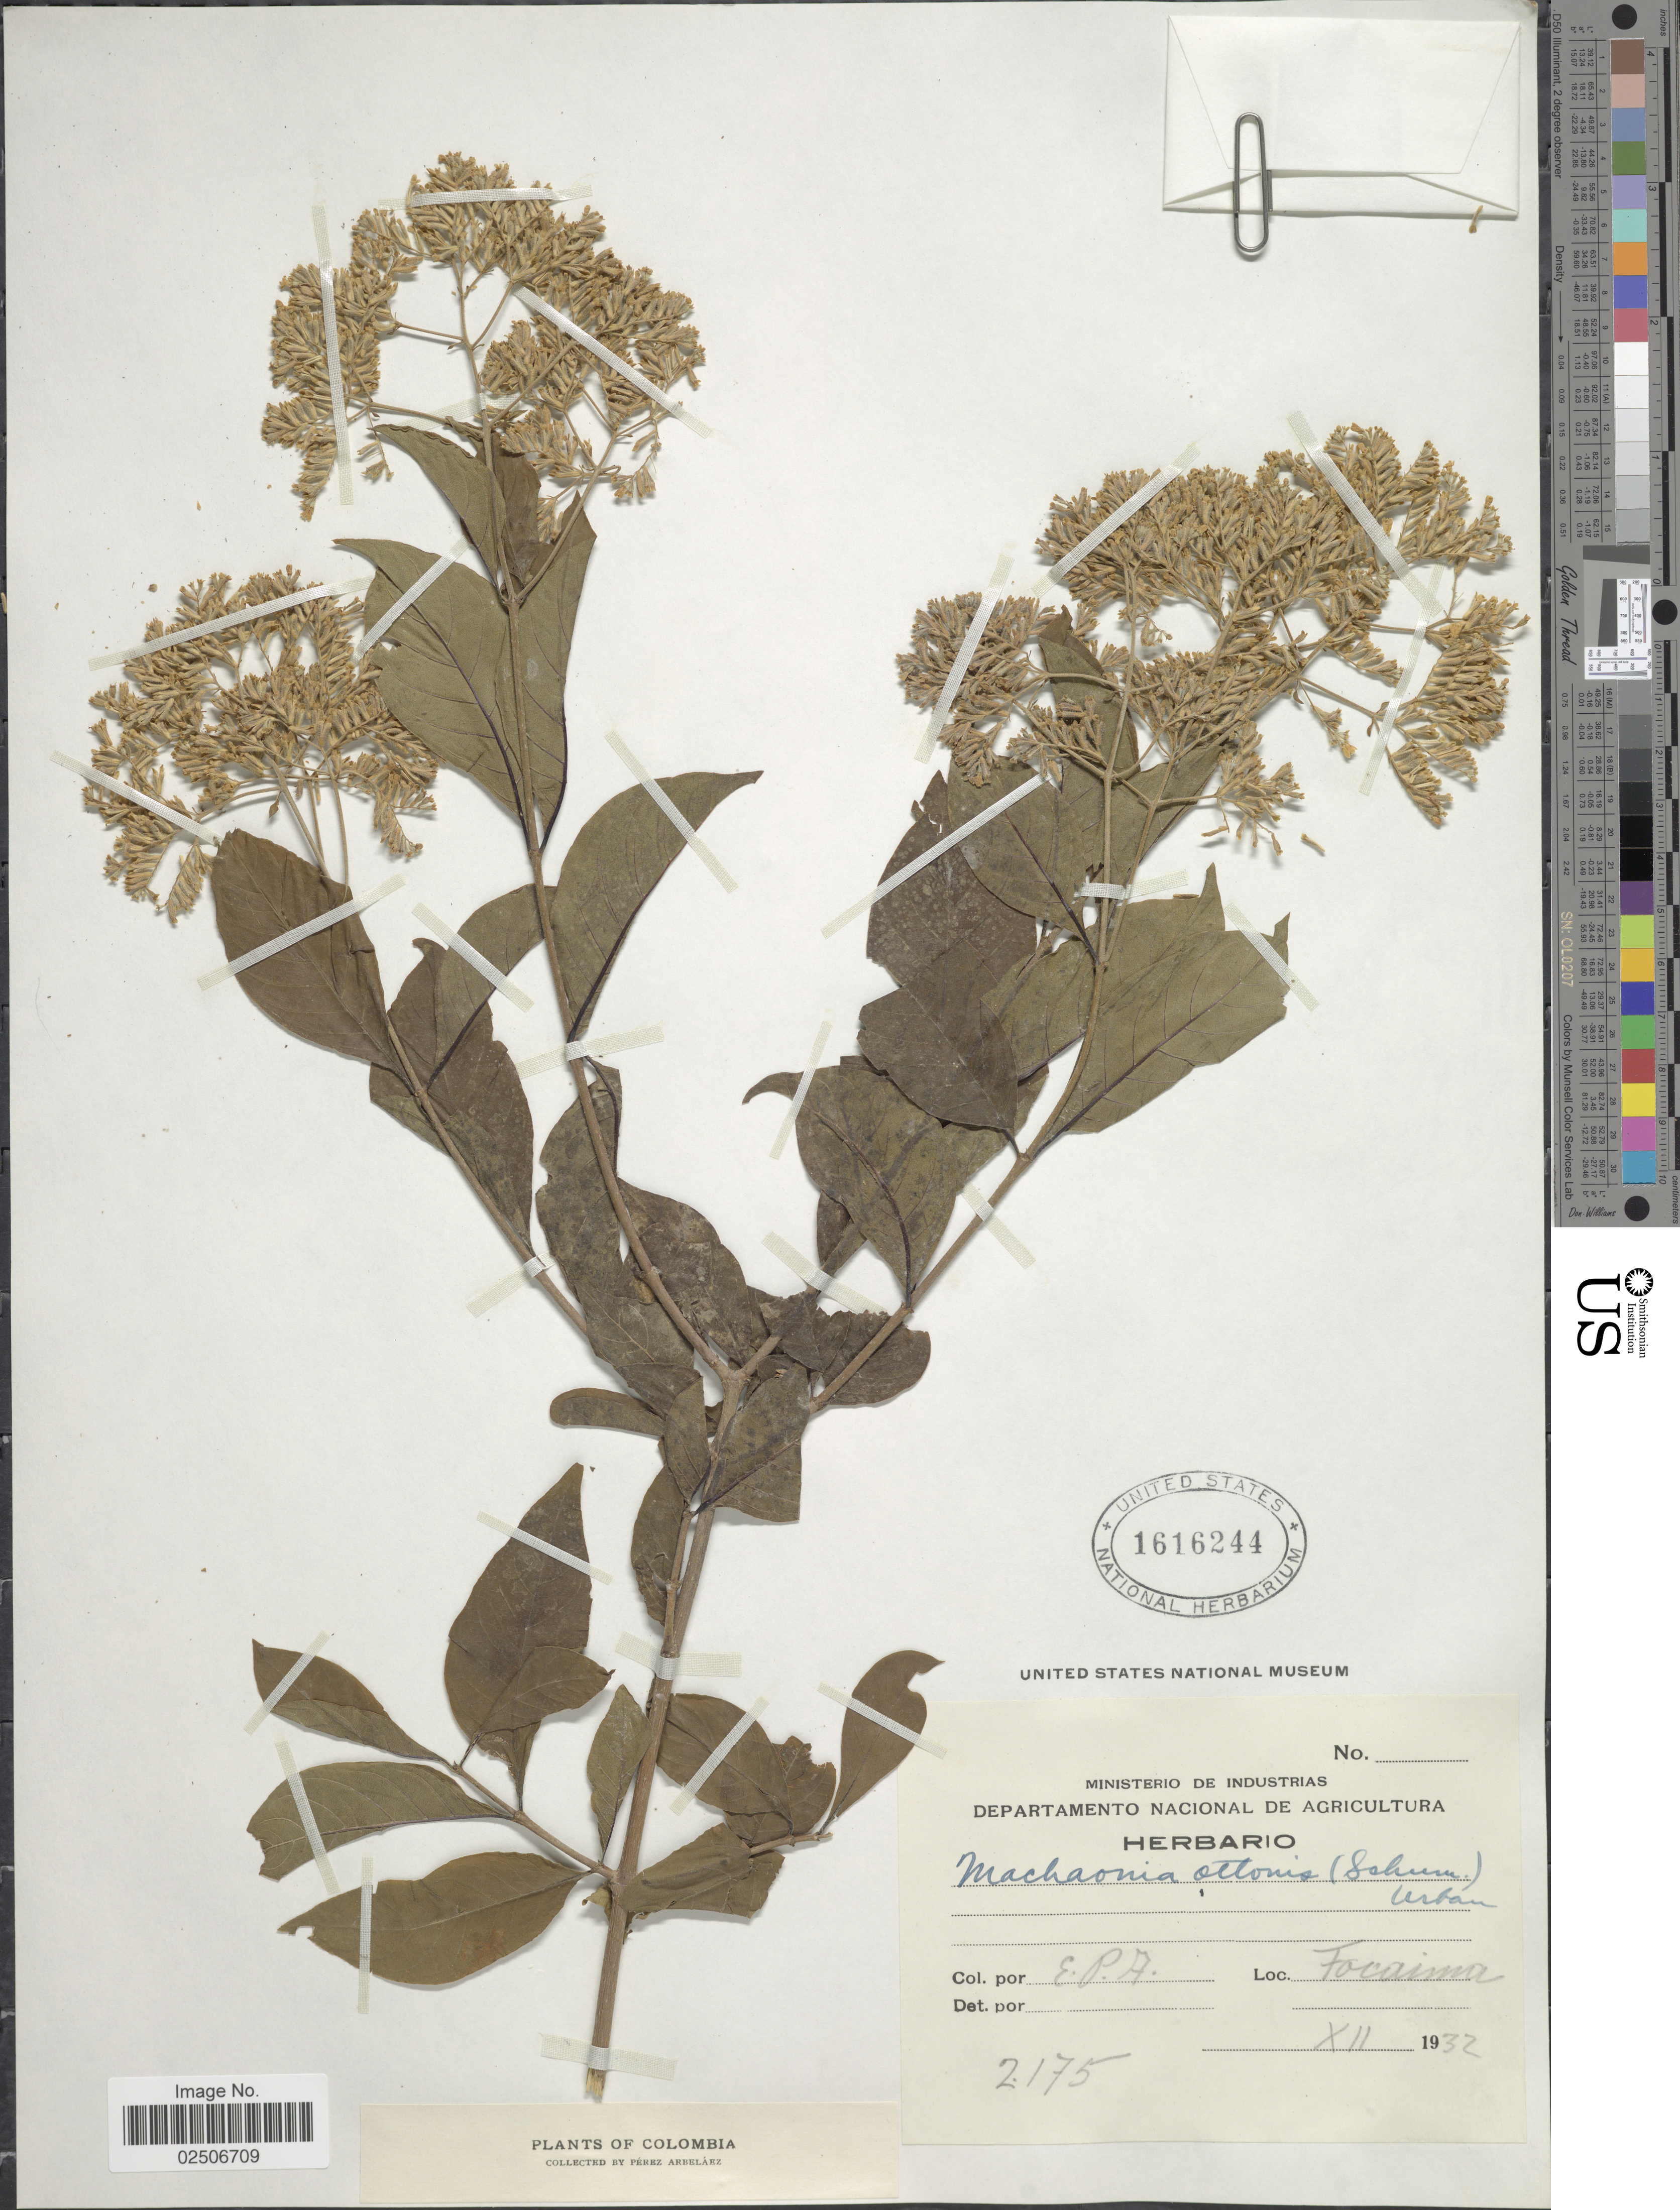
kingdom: Plantae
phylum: Tracheophyta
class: Magnoliopsida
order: Gentianales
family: Rubiaceae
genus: Machaonia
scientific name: Machaonia ottonis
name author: (K. Schum.) Urb.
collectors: E. Pérez Arbeláez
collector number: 2175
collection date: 1932-12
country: Colombia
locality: Tocaima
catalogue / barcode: US 1616244